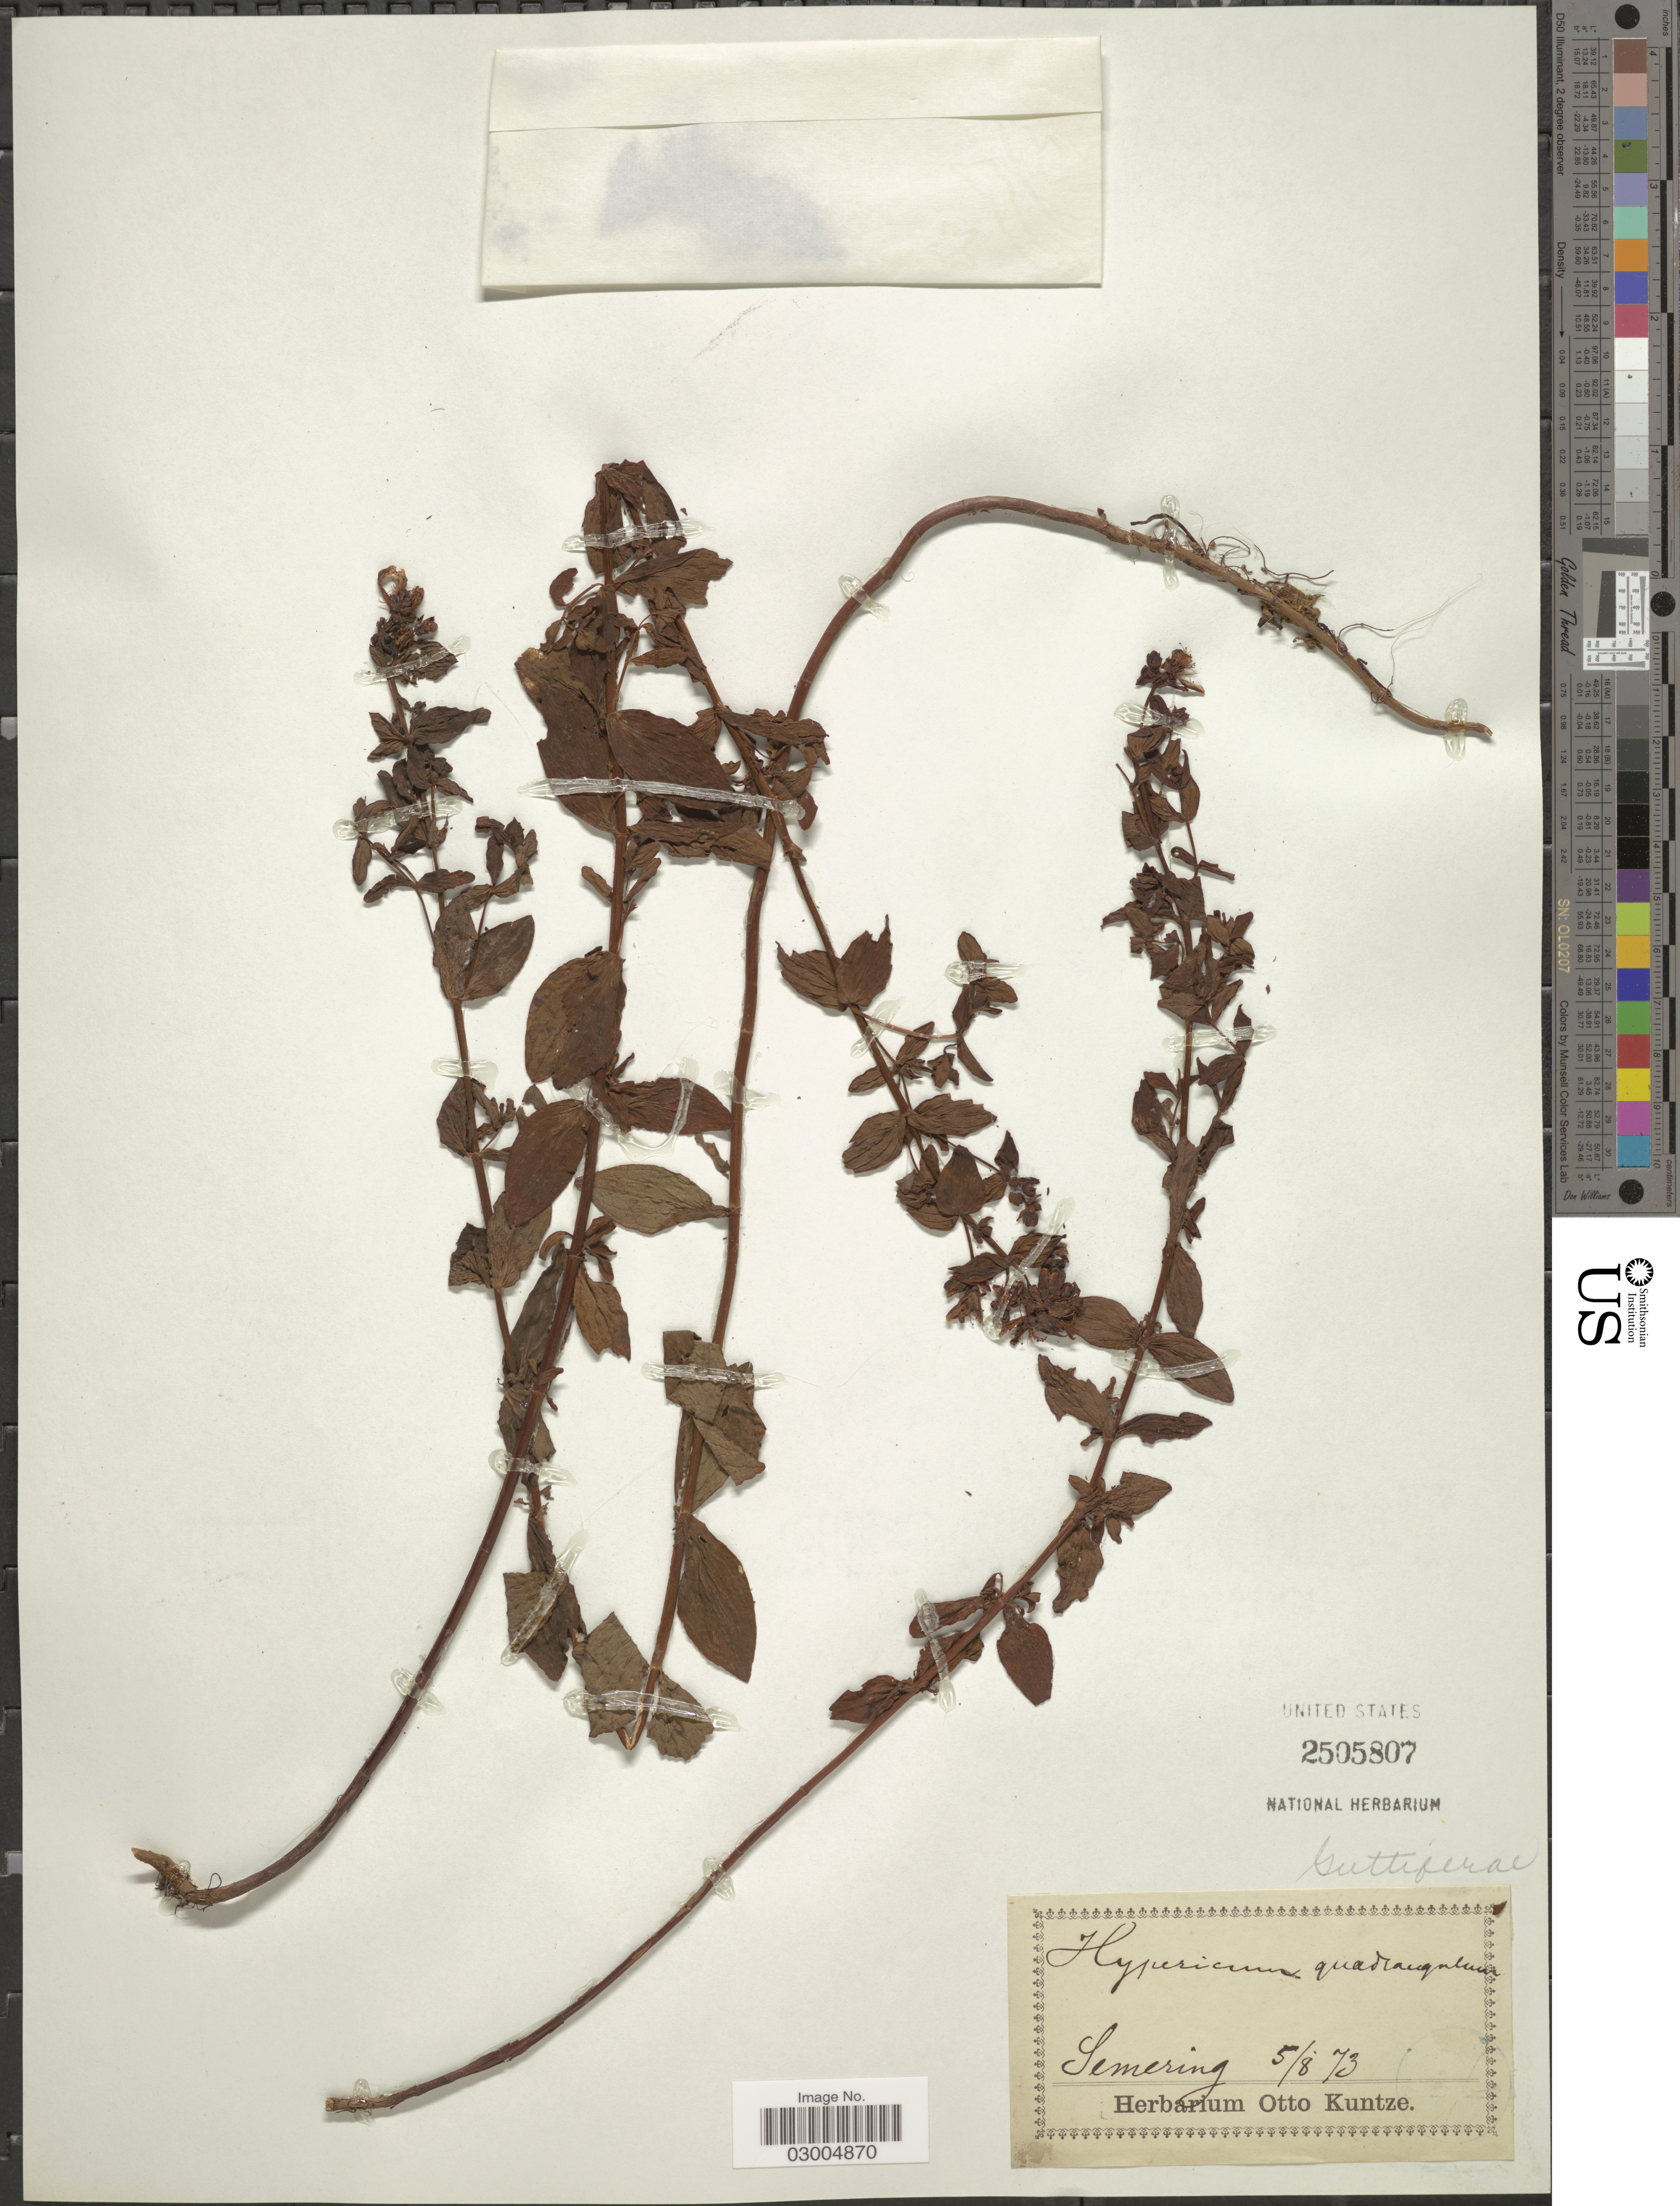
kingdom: Plantae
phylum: Tracheophyta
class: Magnoliopsida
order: Malpighiales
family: Hypericaceae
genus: Hypericum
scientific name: Hypericum quadrangulum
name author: L.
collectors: ex herb. Otto Kuntze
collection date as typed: Transcribed d/m/y: 5/8/73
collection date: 1873-08-05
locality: Semering. [interpreted]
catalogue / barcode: US 2505807